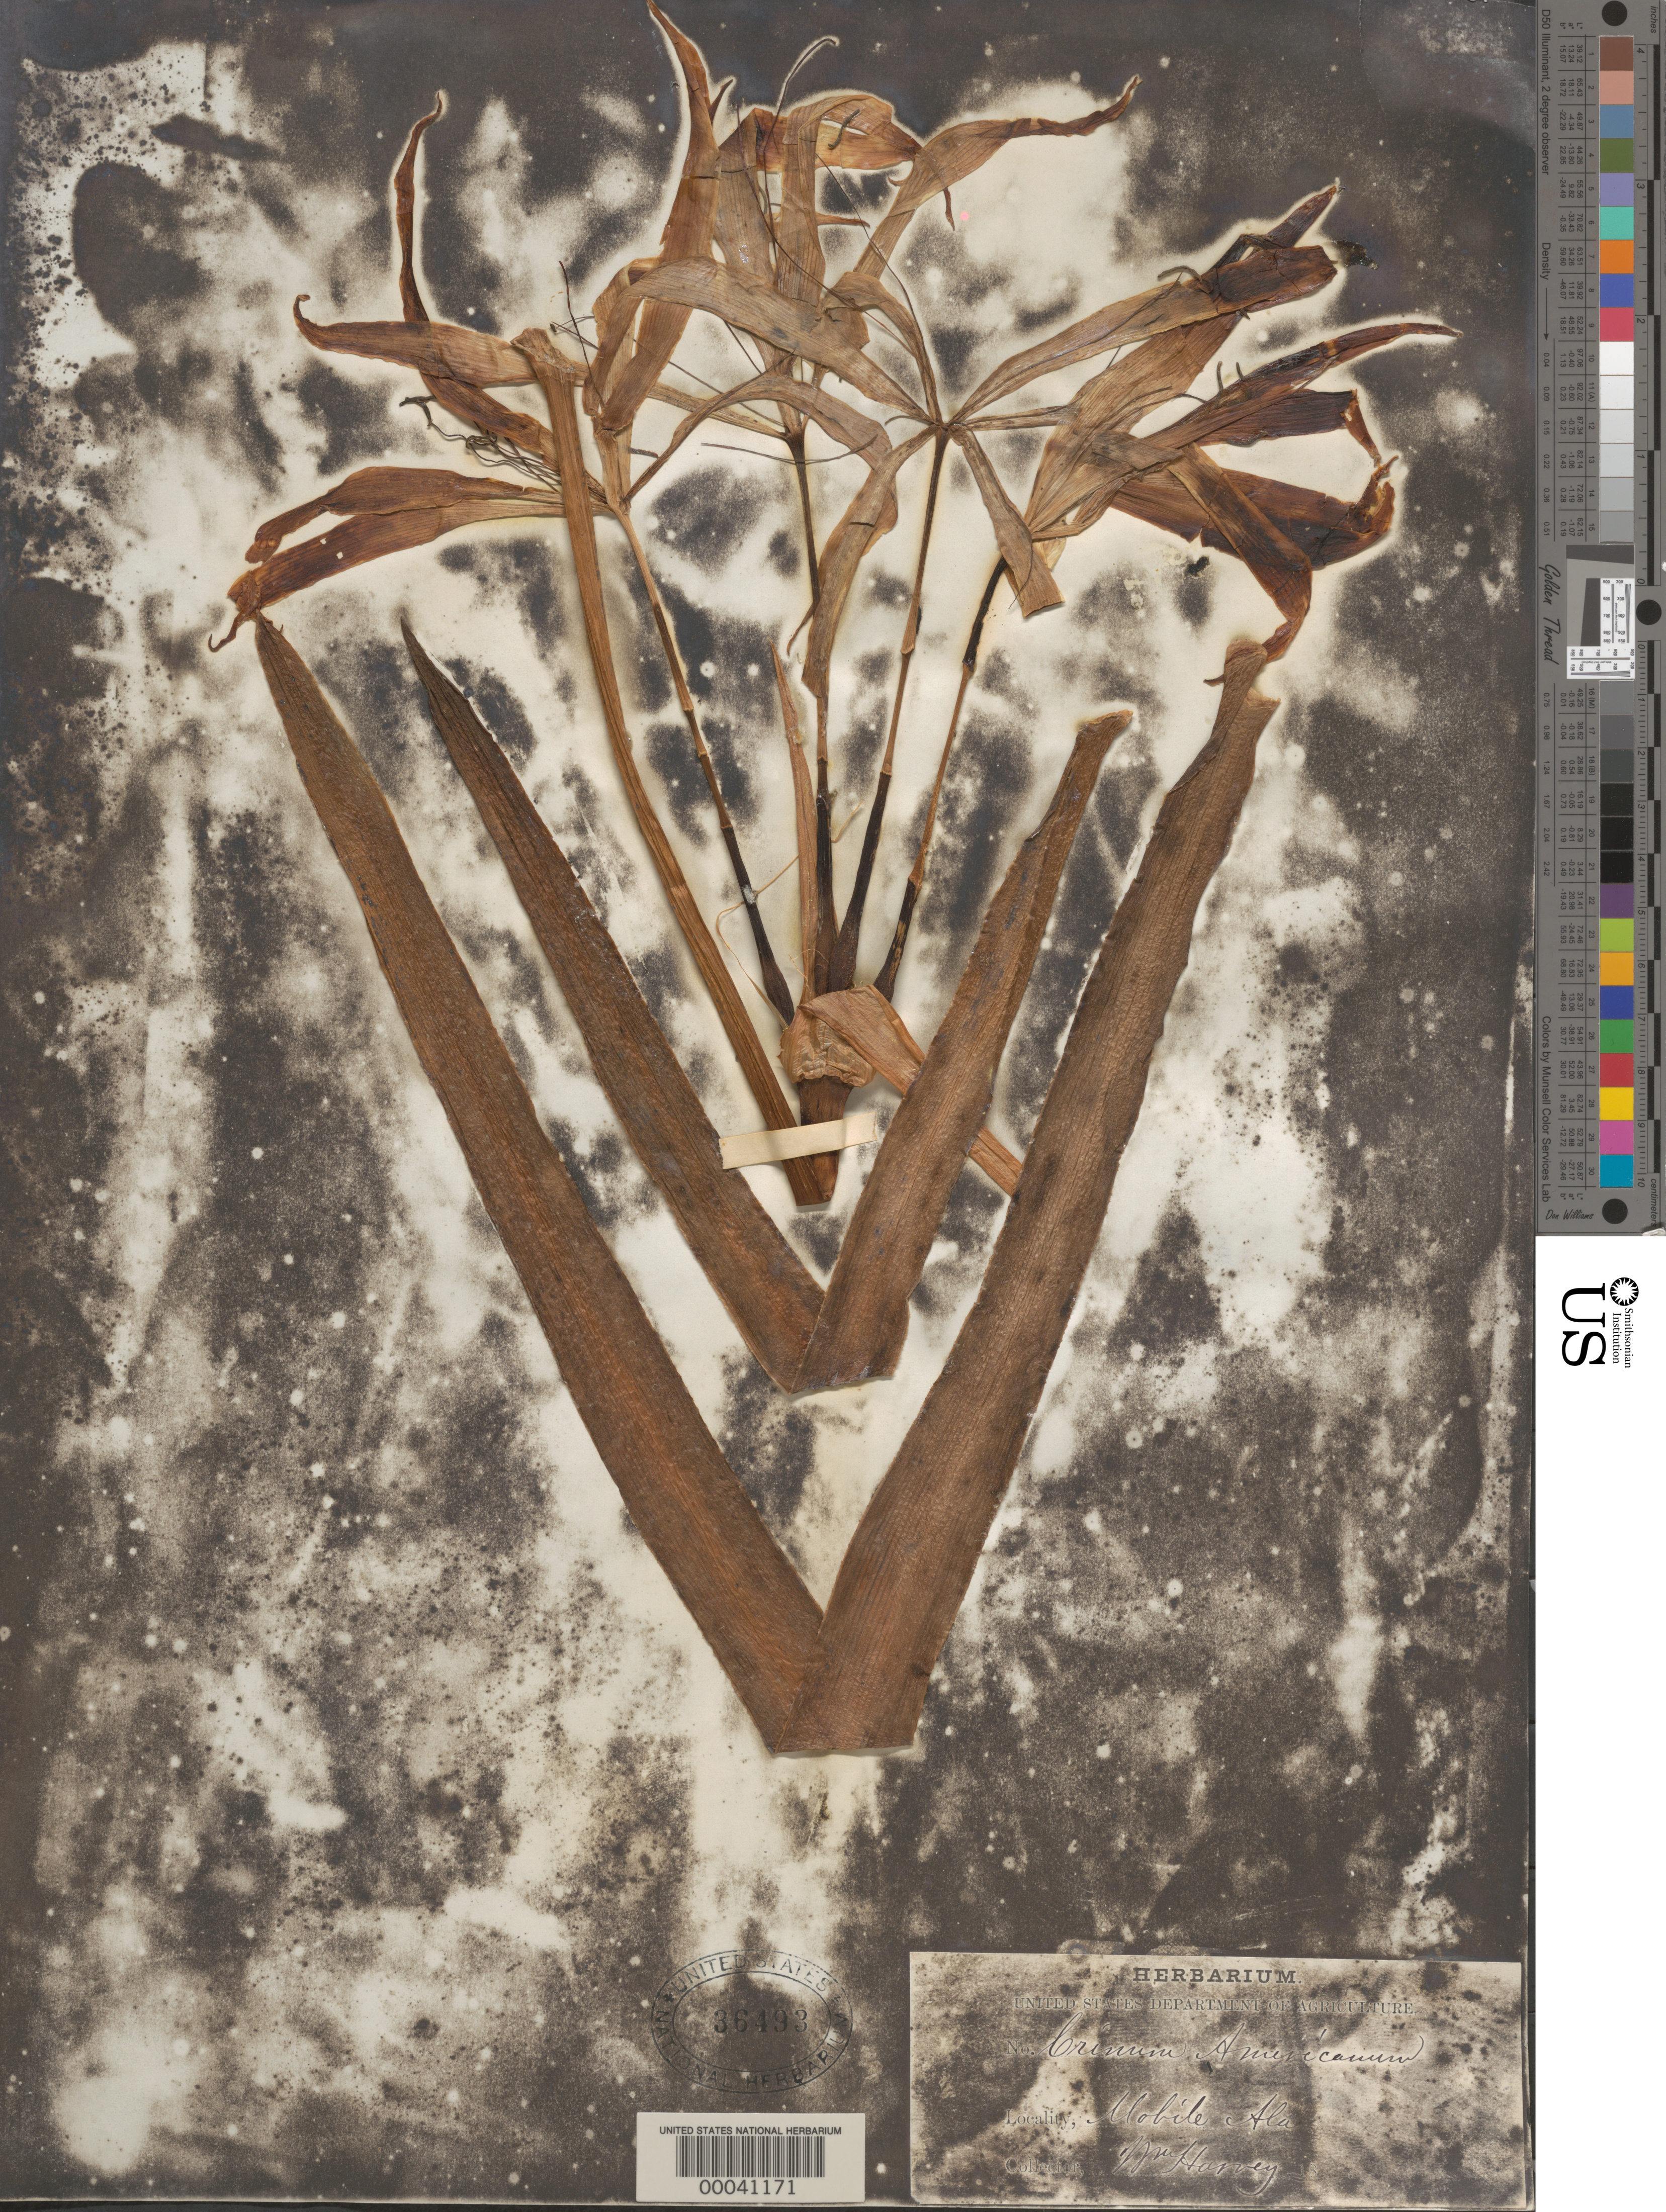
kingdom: Plantae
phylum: Tracheophyta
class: Liliopsida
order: Asparagales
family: Amaryllidaceae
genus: Crinum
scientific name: Crinum americanum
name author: L.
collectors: W. Harvey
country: United States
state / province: Alabama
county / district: Mobile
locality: Mobile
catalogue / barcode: US 36493